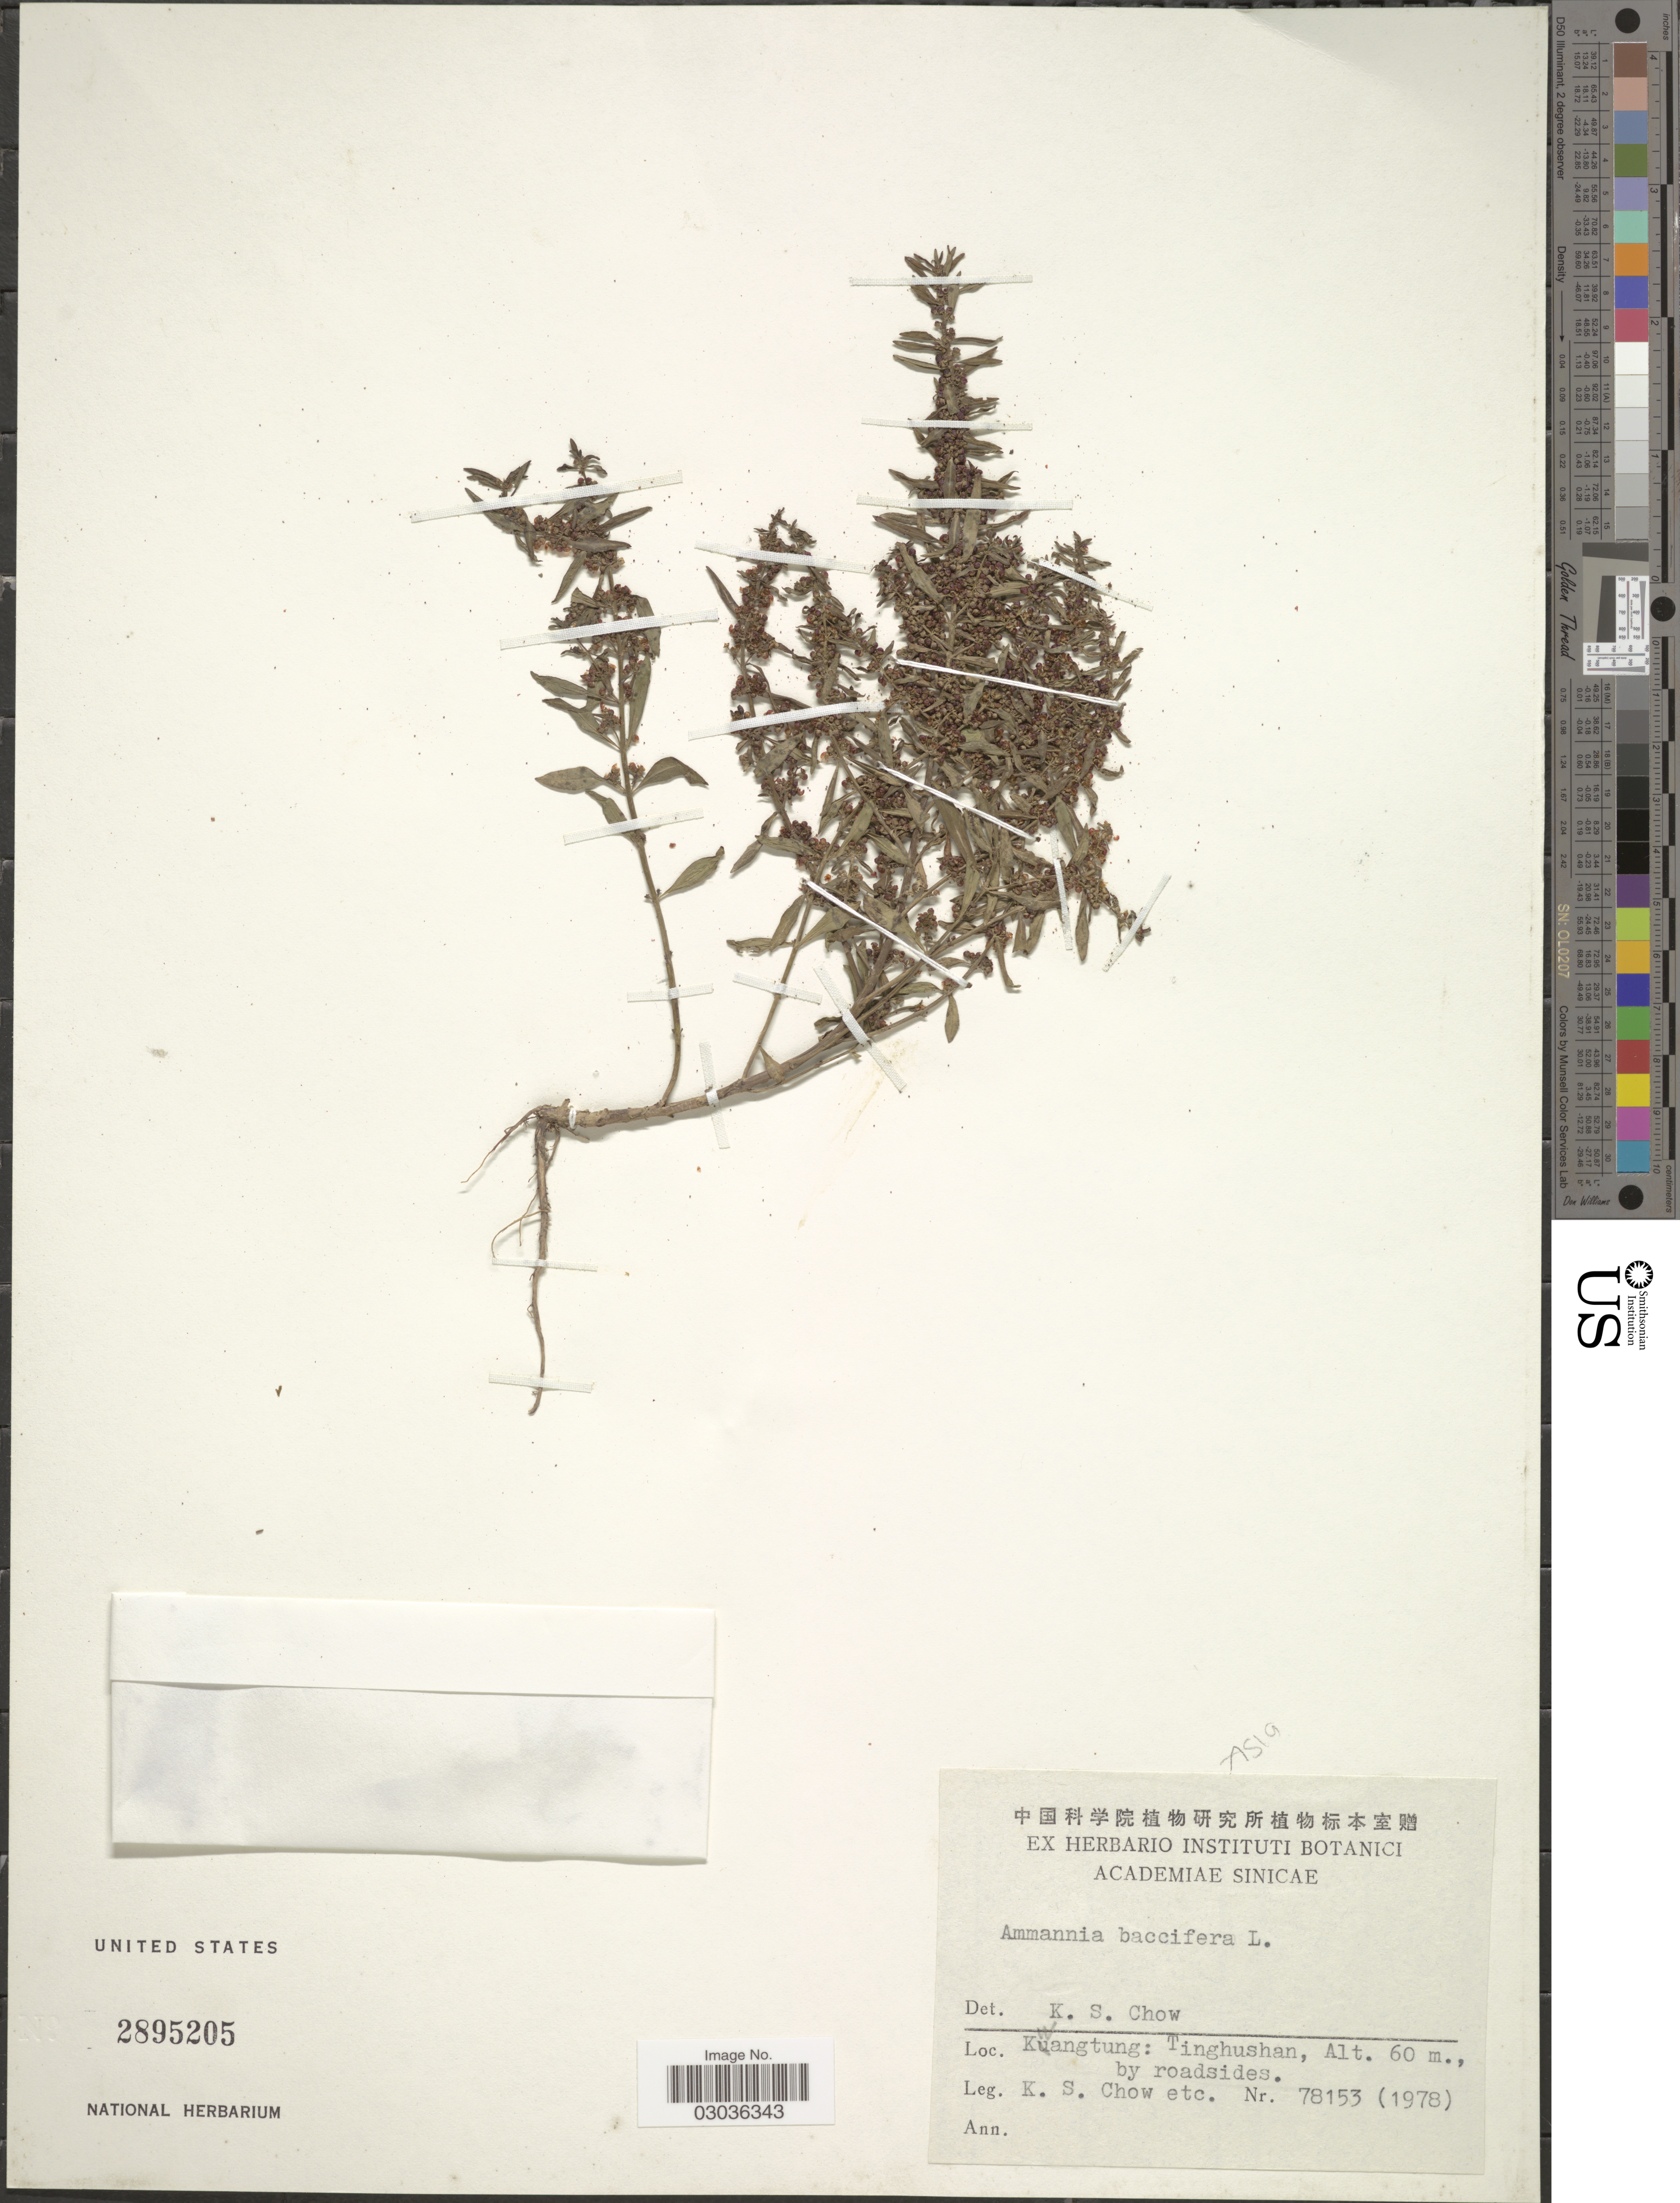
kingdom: Plantae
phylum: Tracheophyta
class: Magnoliopsida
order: Myrtales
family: Lythraceae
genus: Ammannia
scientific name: Ammannia baccifera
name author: L.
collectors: K. S. Chow & et al.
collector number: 78153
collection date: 1978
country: China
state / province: Guangdong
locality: Kwangtung: Tinghushan.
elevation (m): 60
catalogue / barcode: US 2895205